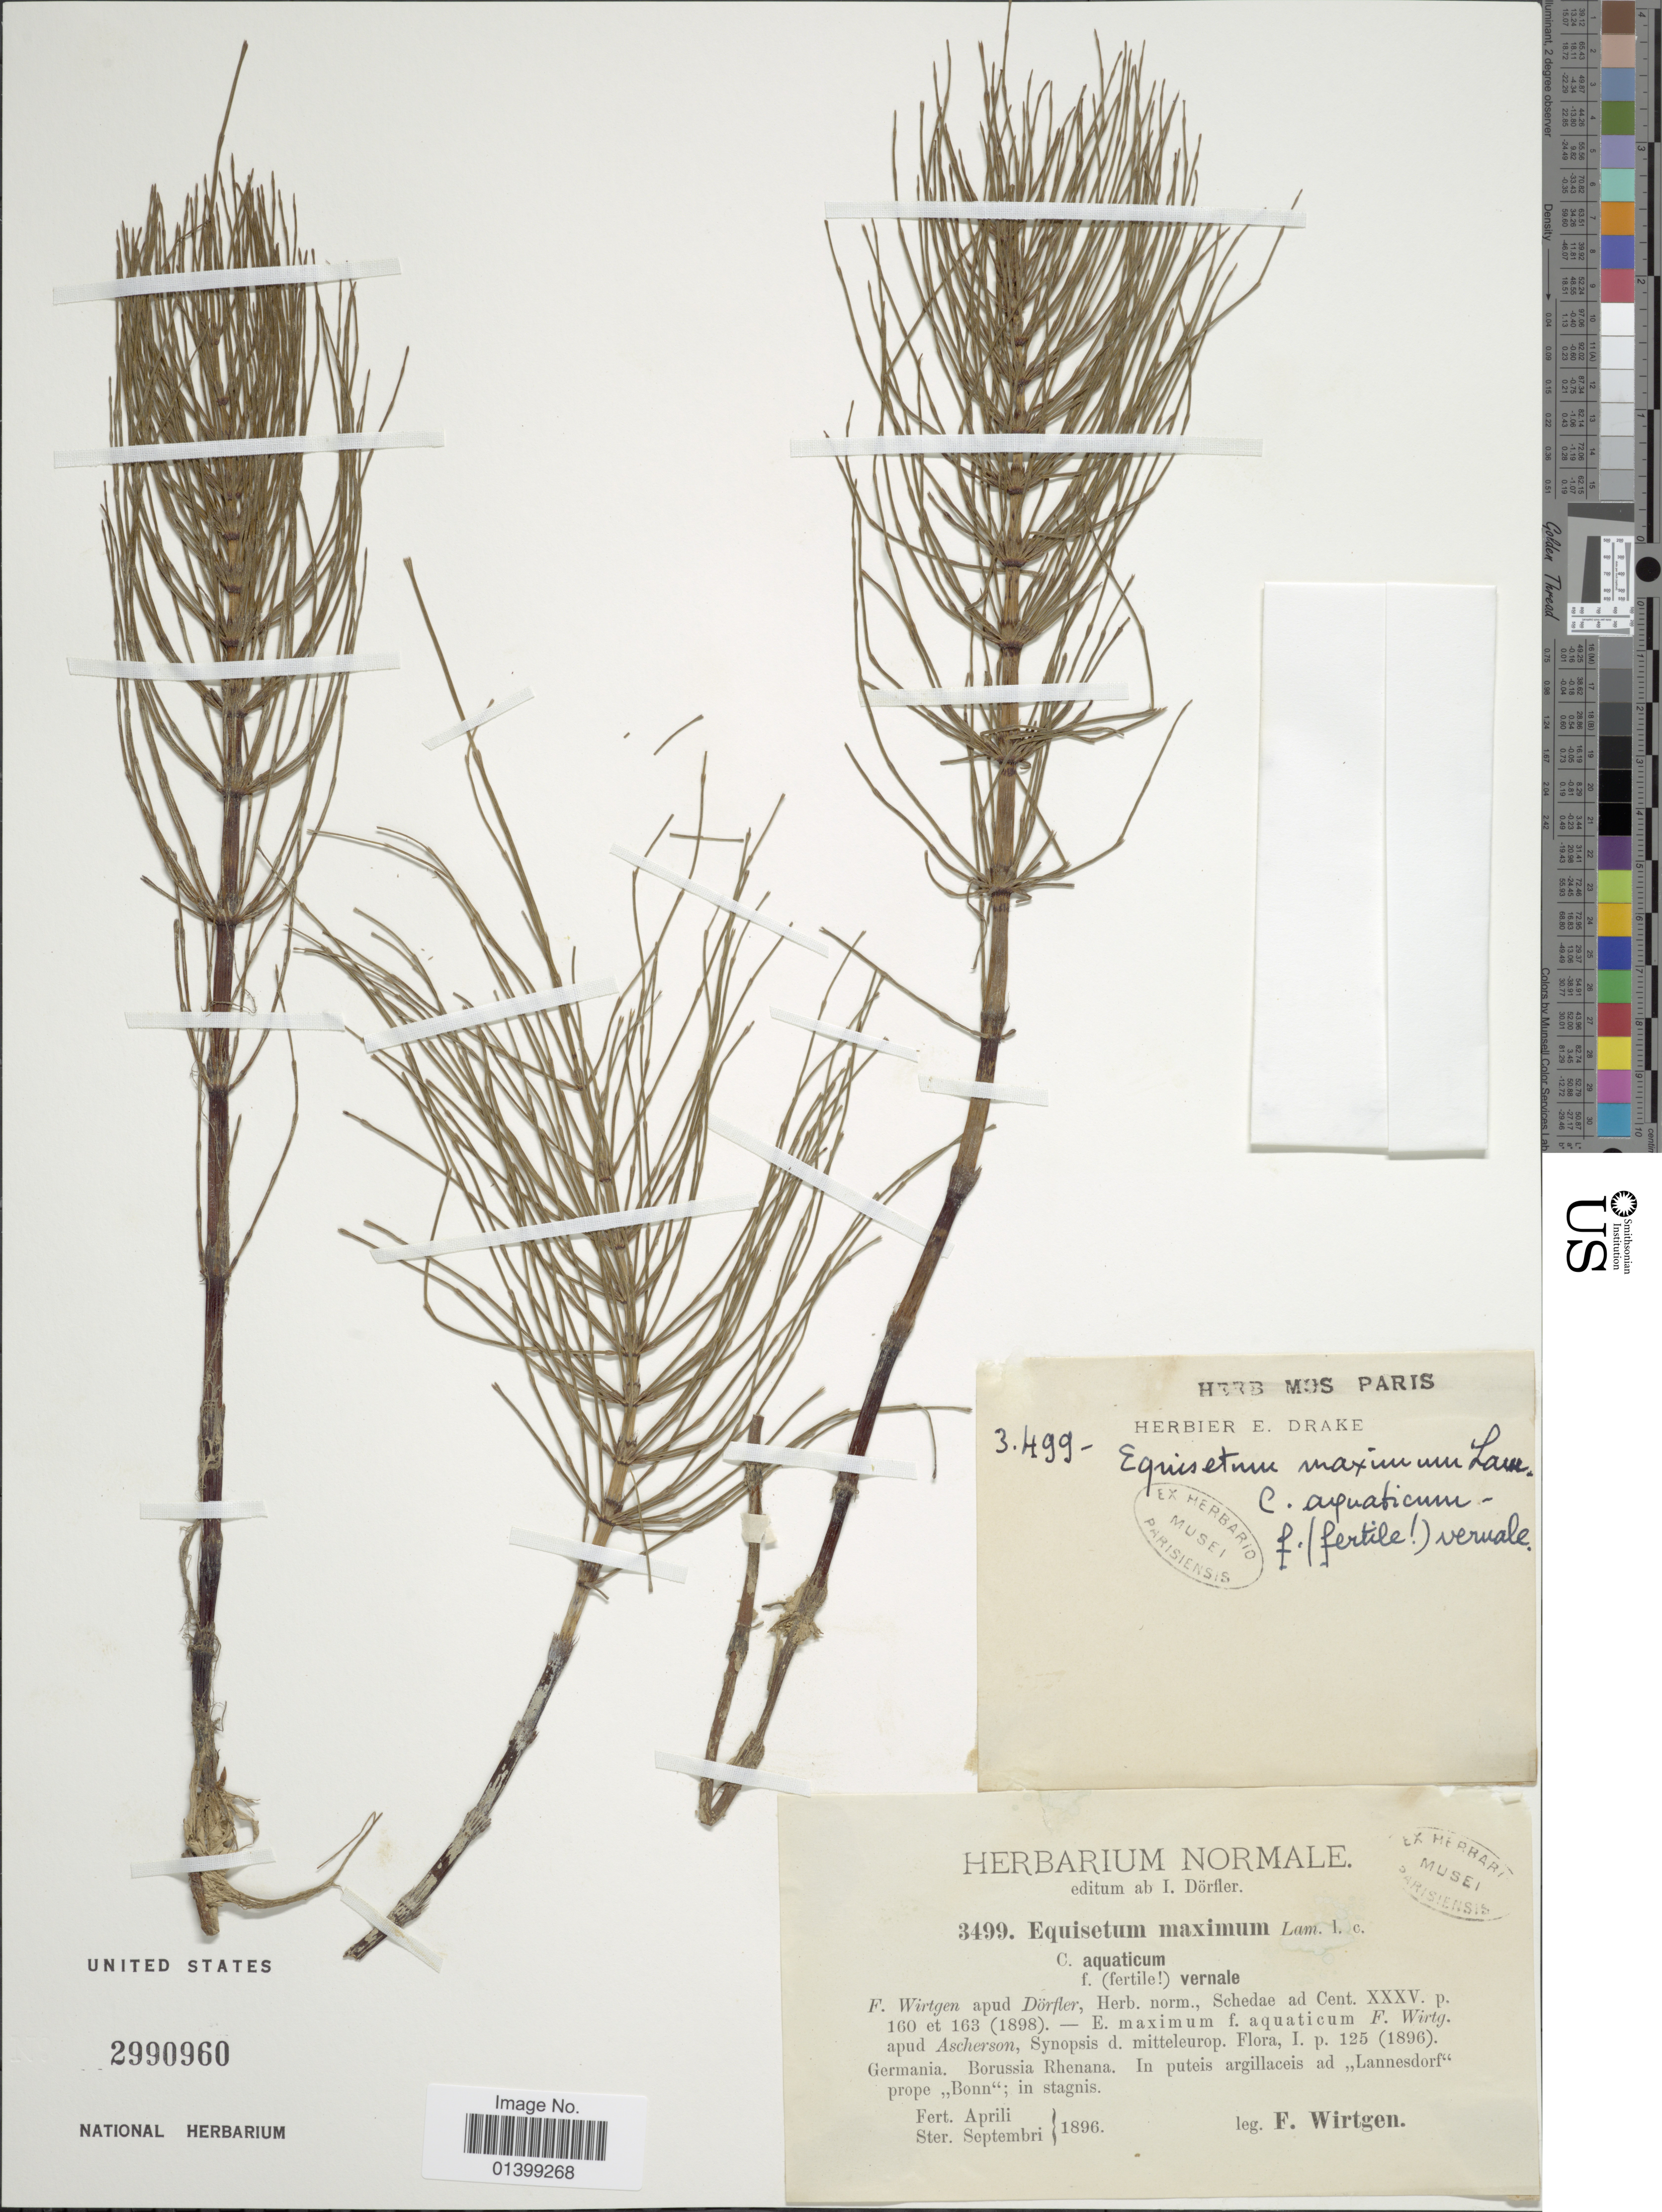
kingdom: Plantae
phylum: Tracheophyta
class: Polypodiopsida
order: Equisetales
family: Equisetaceae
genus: Equisetum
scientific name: Equisetum telmateia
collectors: F. Wirtgen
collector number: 3499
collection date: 1896-04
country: Germany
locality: Germania. Borussia Rhenana. In puteis argillaceis ad ,,Lannesdorf" prope ,,Bonn" in stagnis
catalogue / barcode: US 2990960